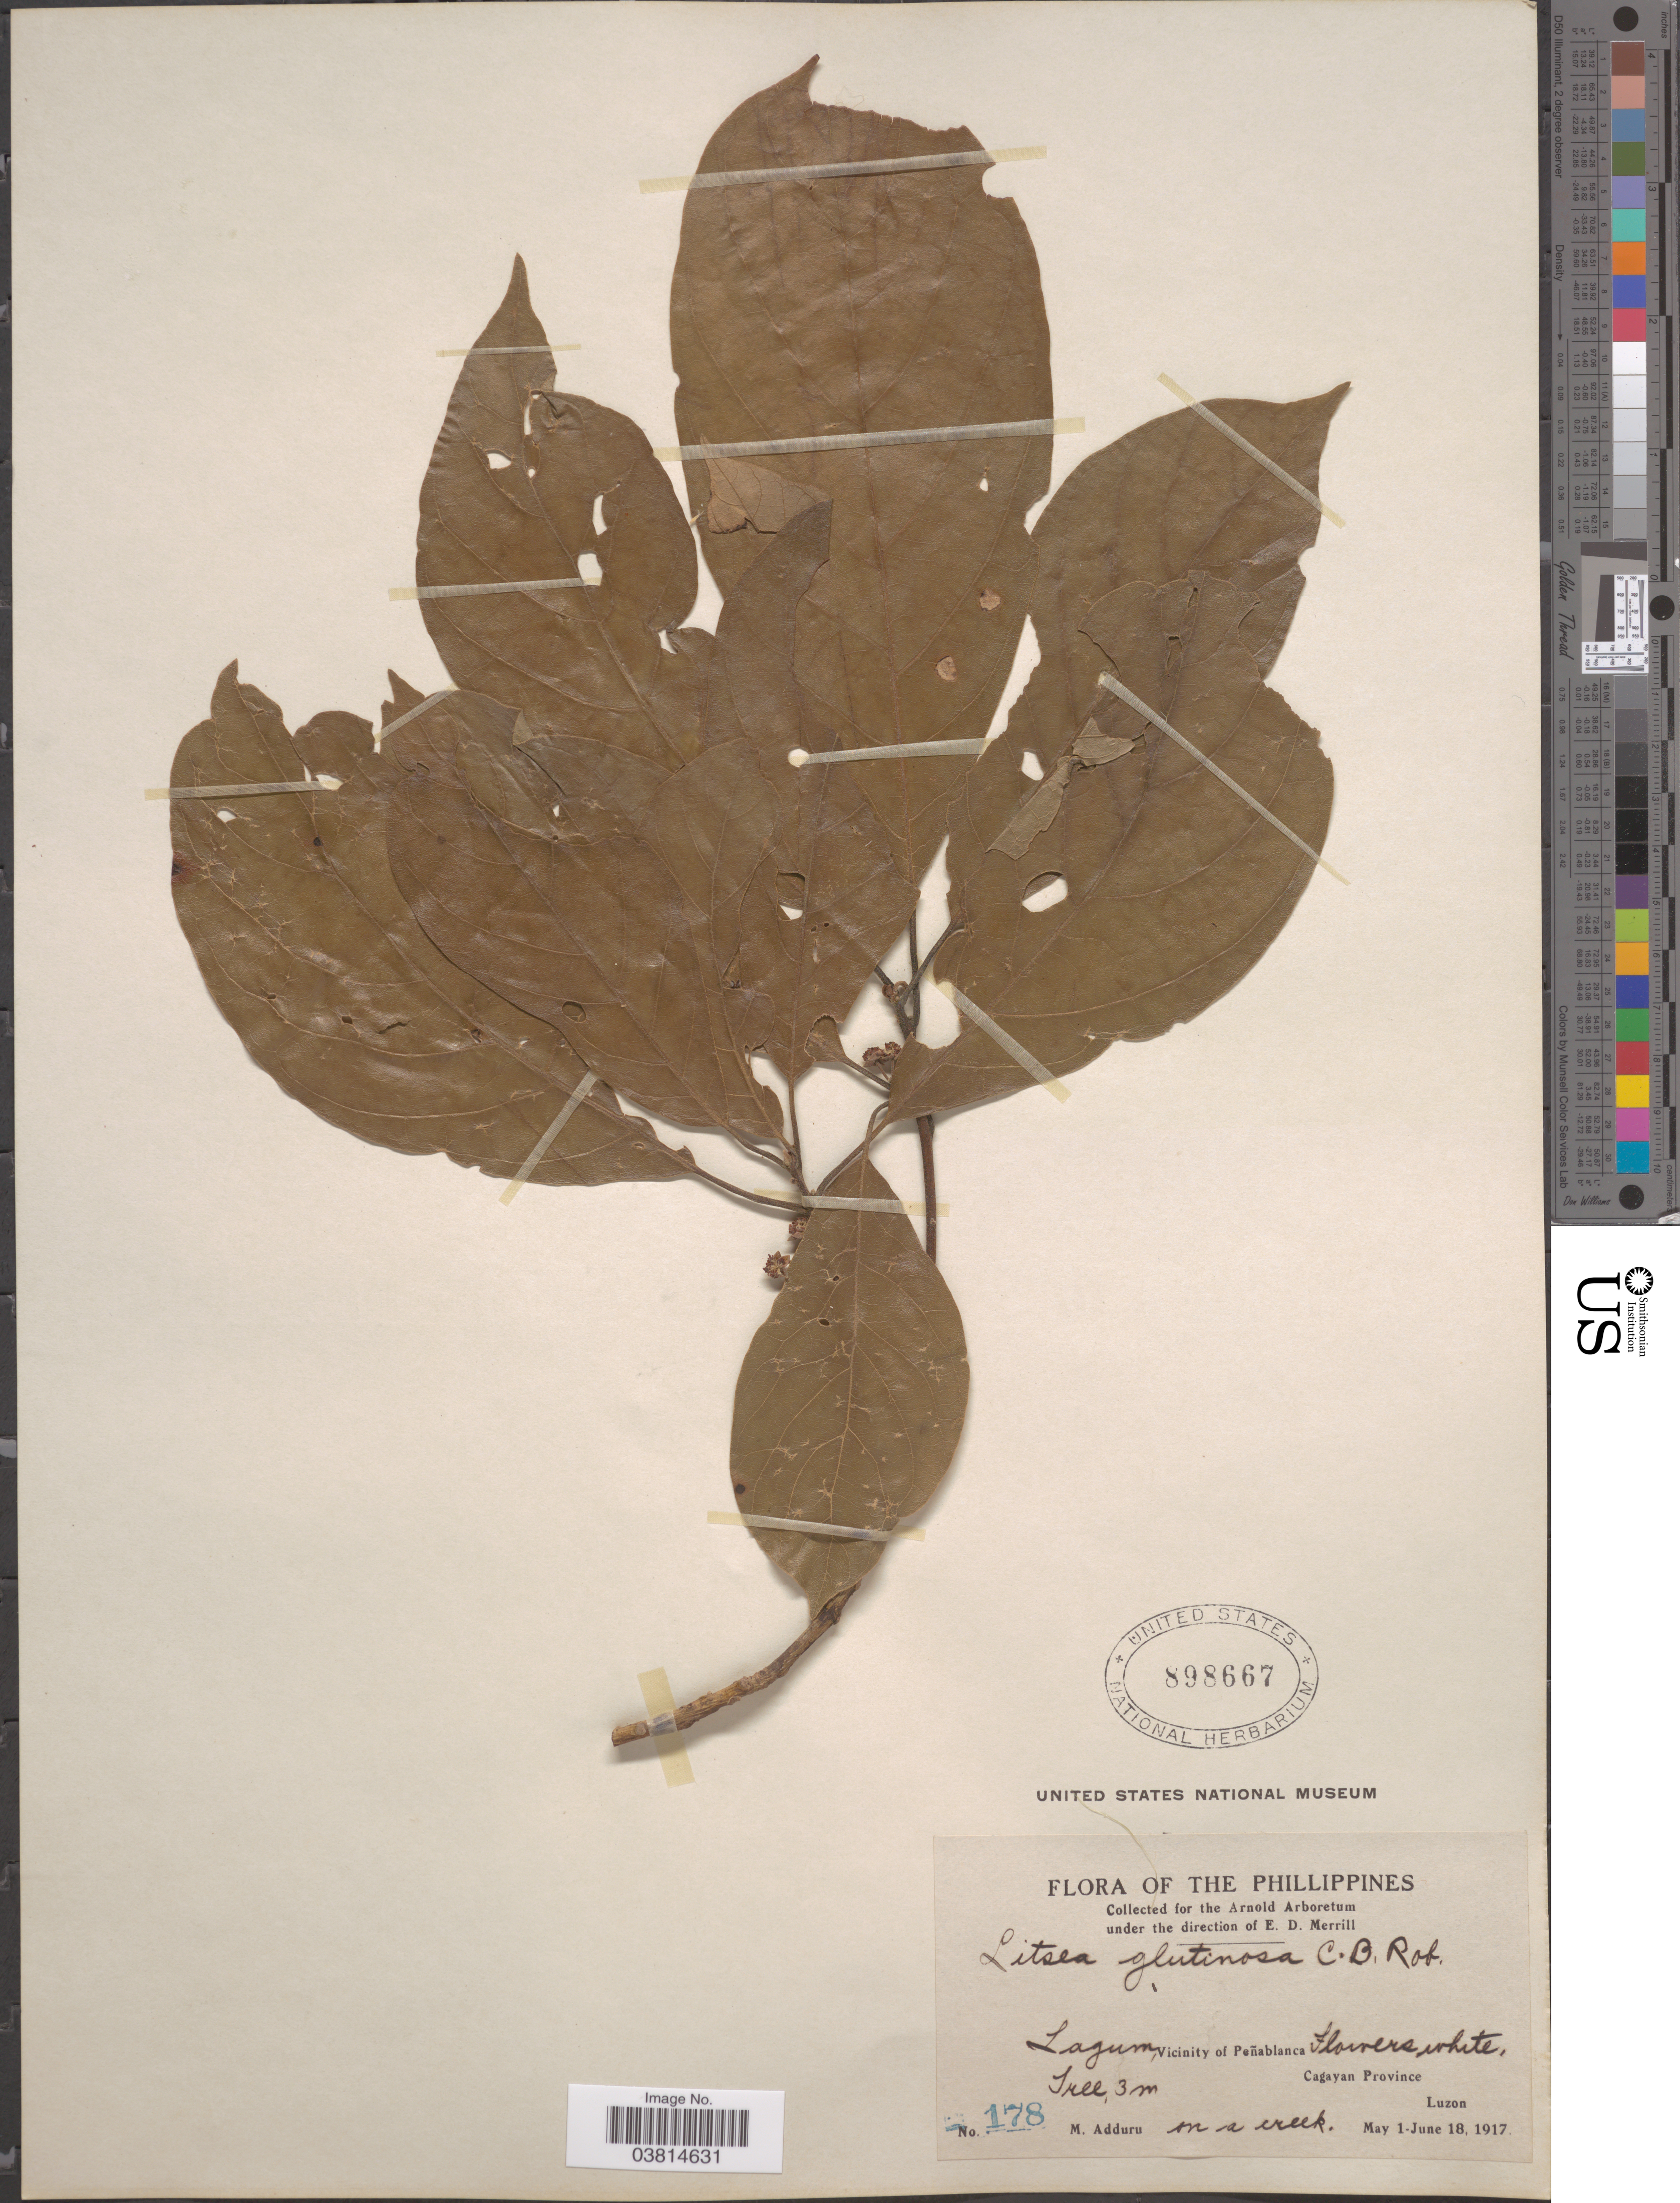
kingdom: Plantae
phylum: Tracheophyta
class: Magnoliopsida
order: Laurales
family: Lauraceae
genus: Litsea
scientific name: Litsea glutinosa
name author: (Lour.) C.B. Rob.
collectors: M. Adduru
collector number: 178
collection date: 1917-05-01/1917-06-18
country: Philippines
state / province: Cagayan Valley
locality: Laguna, Vicinity of Peñablanca. Cagayan Province. Luzon.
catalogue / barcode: US 898667